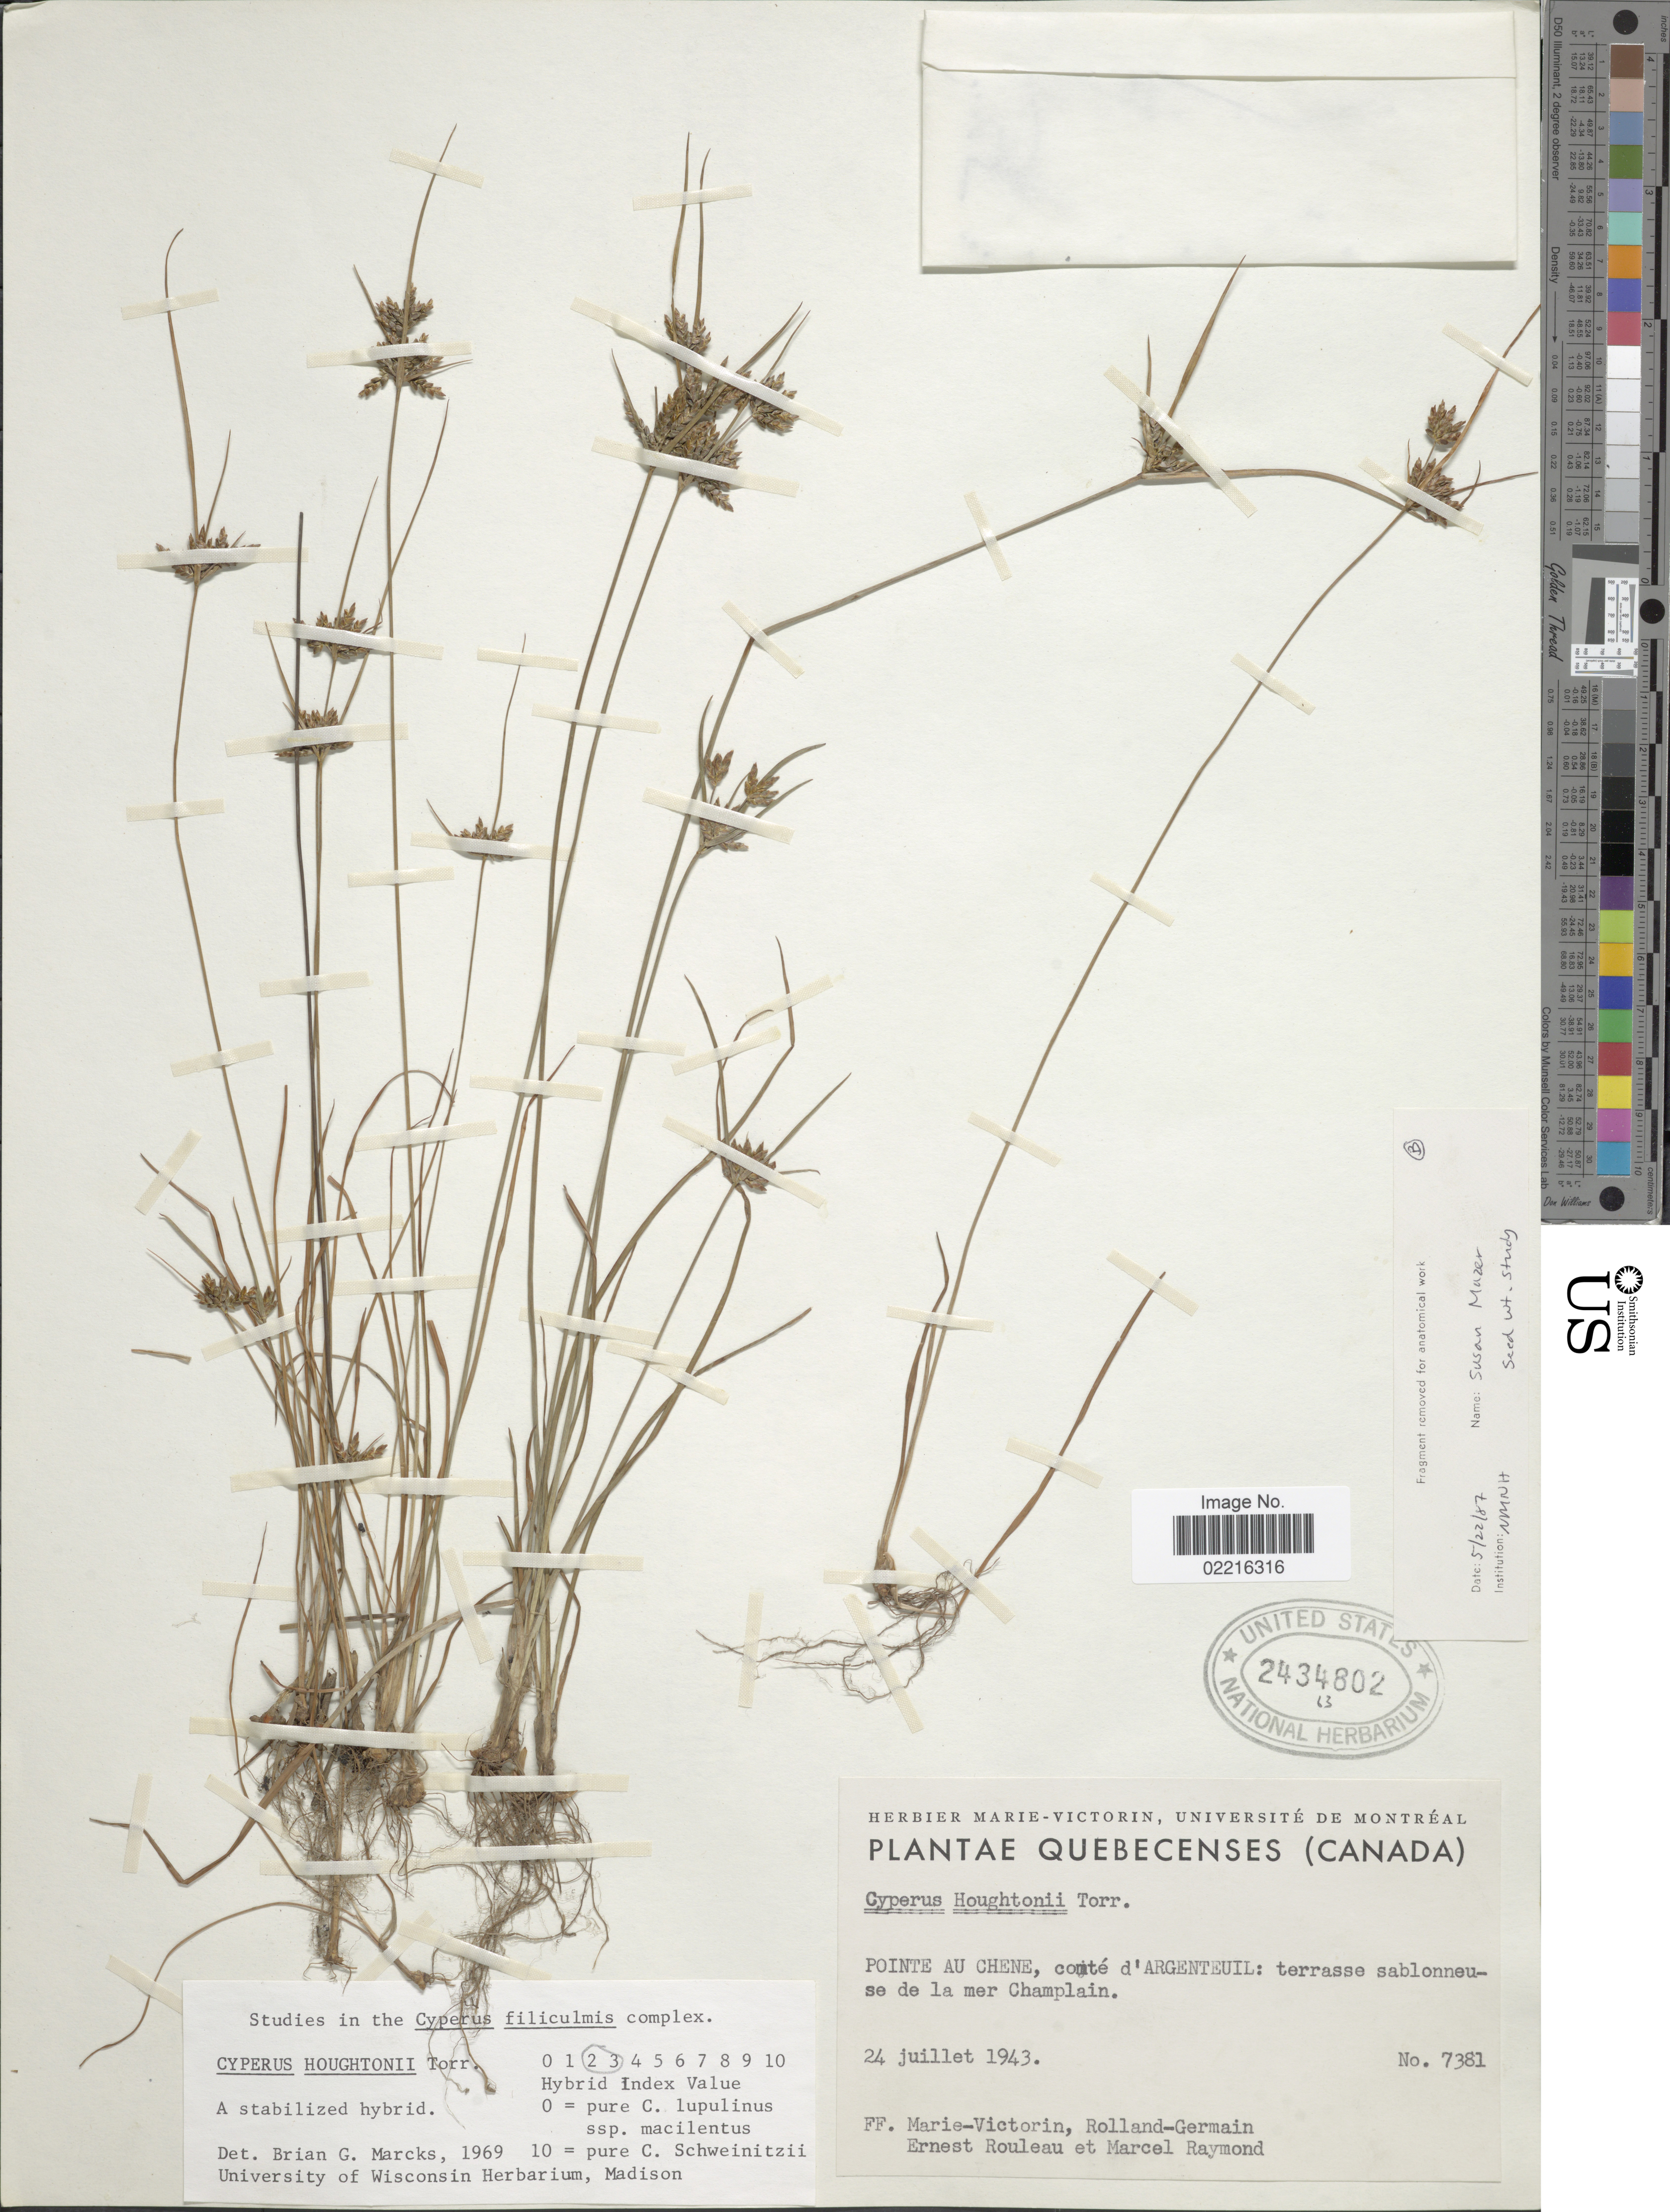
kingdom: Plantae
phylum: Tracheophyta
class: Liliopsida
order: Poales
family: Cyperaceae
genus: Cyperus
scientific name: Cyperus houghtonii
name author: Torr.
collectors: F. Marie-Victorin, Rolland-Germain, E. Rouleau & M. Raymond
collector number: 7381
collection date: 1943-07-24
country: Canada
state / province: Quebec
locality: Pointe au Chene, comte d'Argenteuil, Champlain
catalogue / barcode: US 2434802